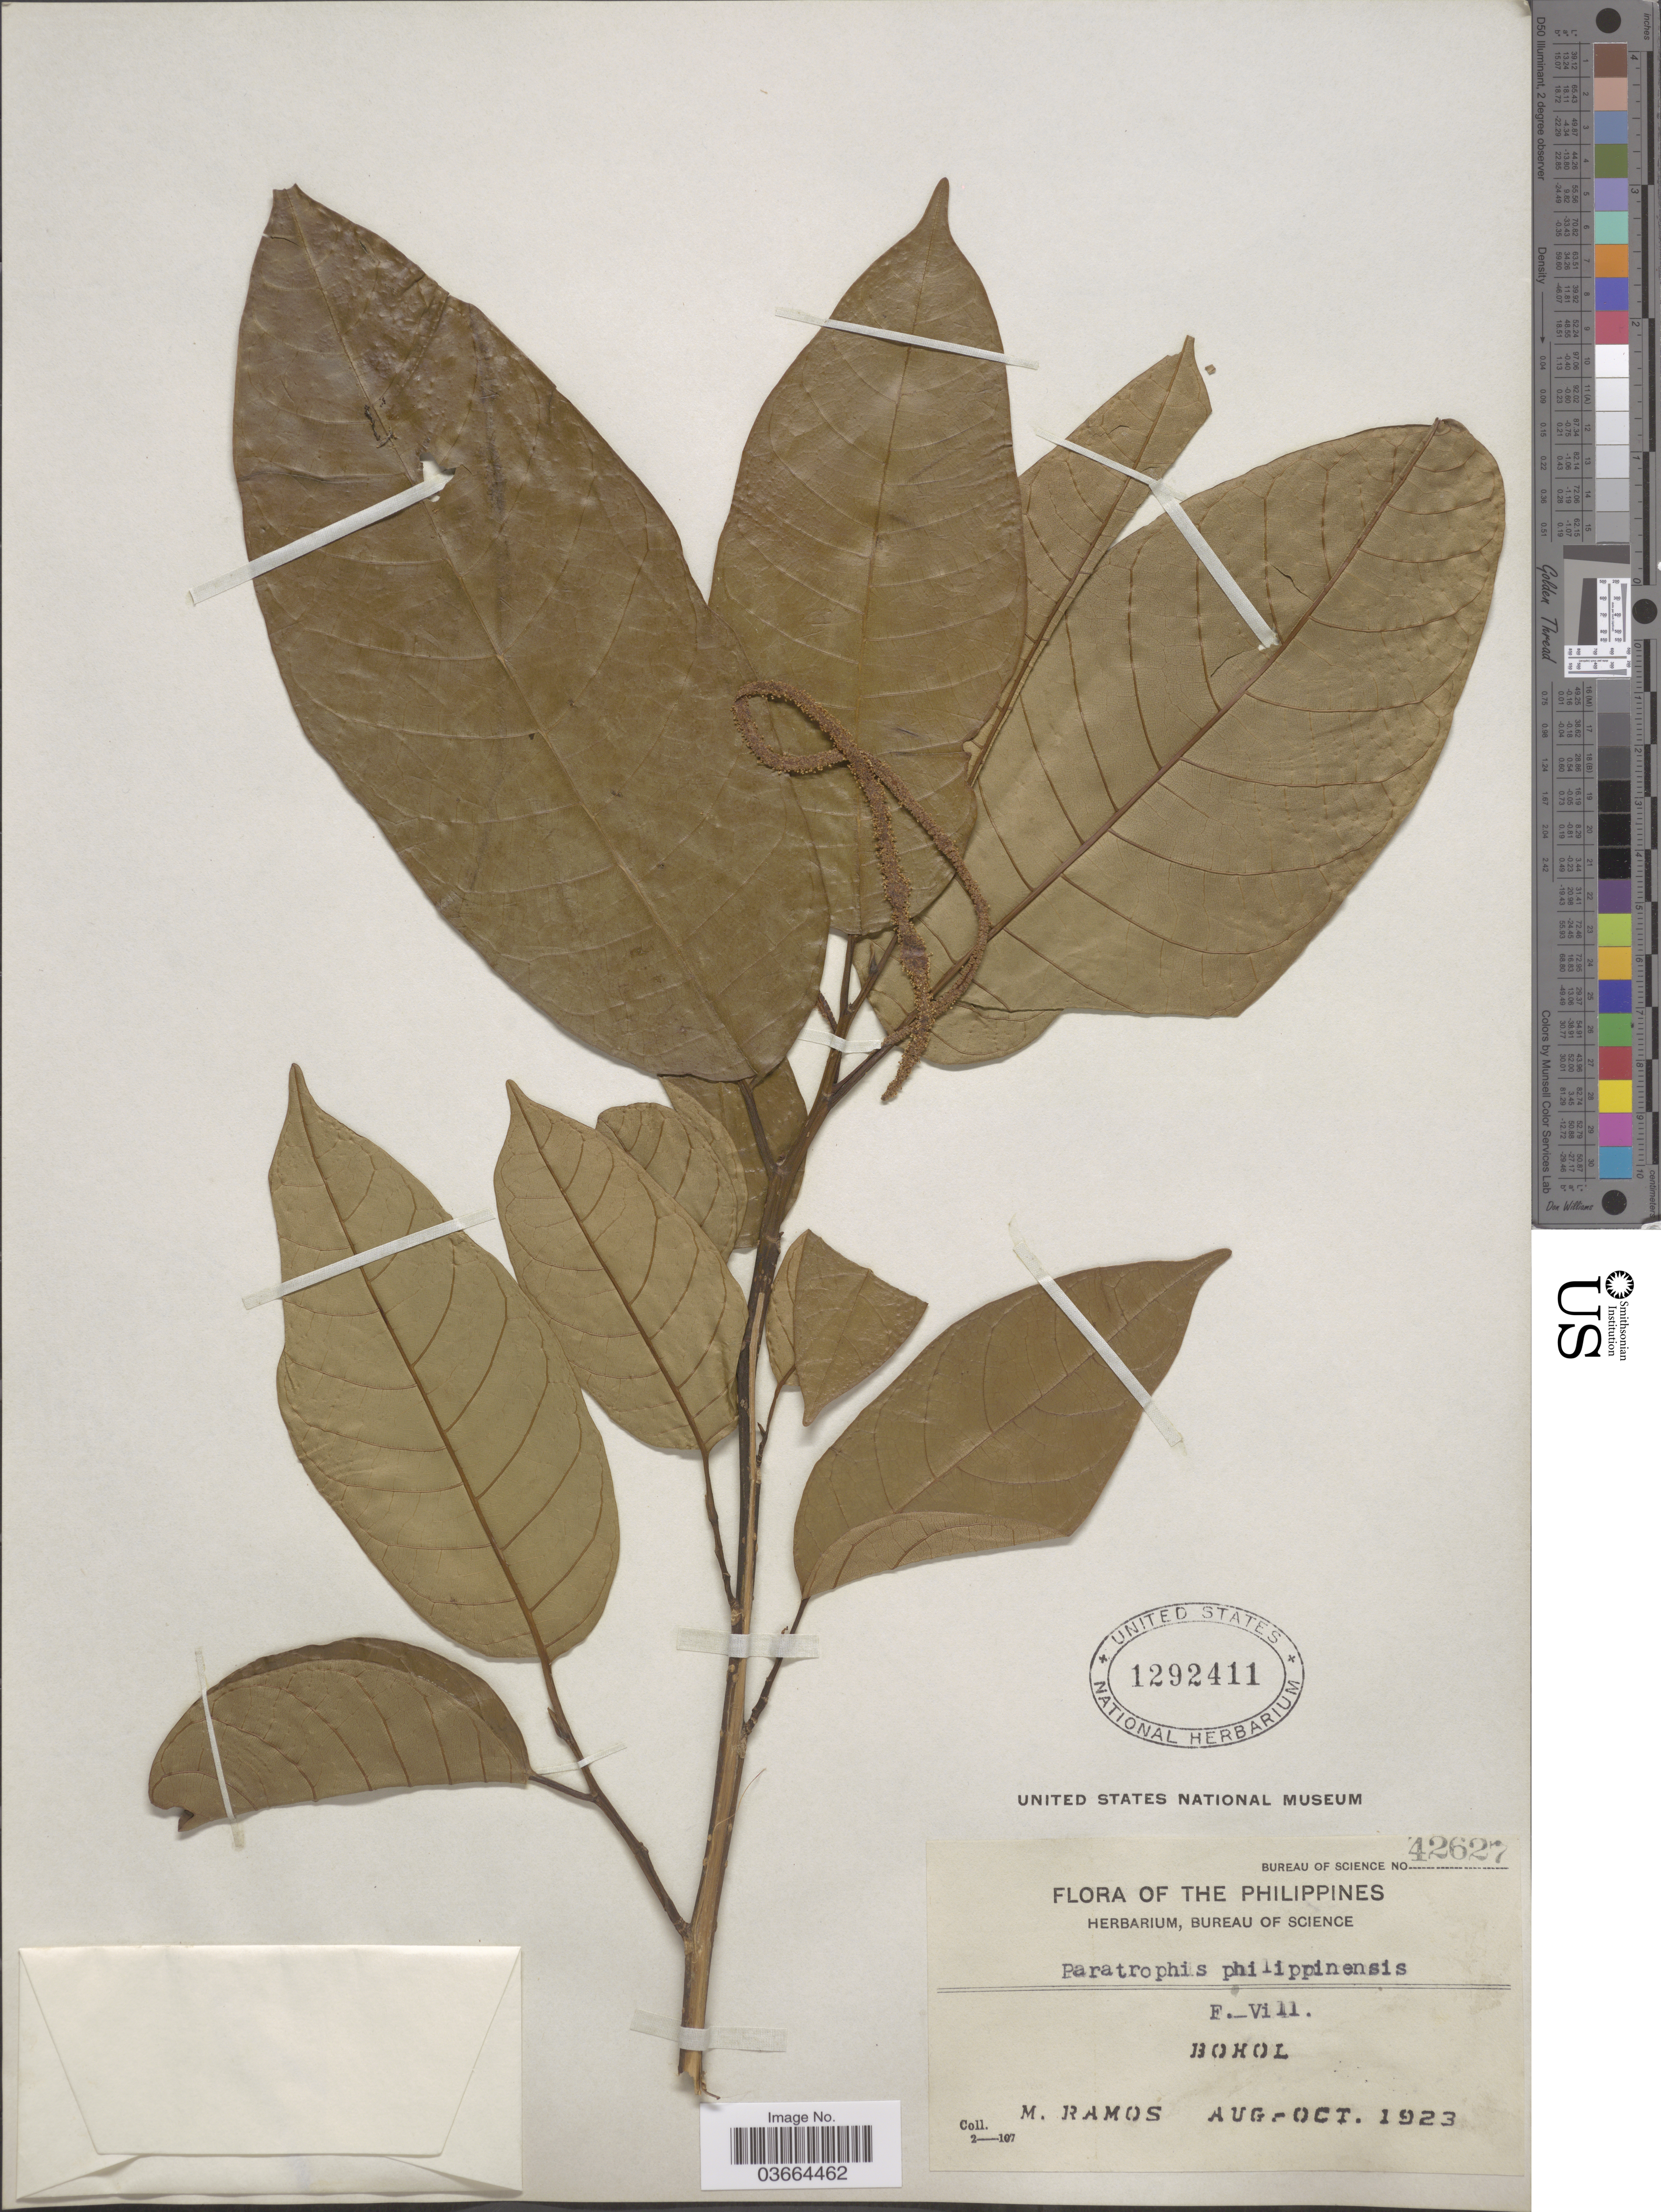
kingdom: Plantae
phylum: Tracheophyta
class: Magnoliopsida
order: Rosales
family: Moraceae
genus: Paratrophis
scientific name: Paratrophis philippinensis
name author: (Bureau) Fern.-Vill.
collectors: M. Ramos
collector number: Bureau of Science 42627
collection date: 1923-08/1923-10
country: Philippines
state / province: Central Visayas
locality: Bohol.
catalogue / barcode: US 1292411